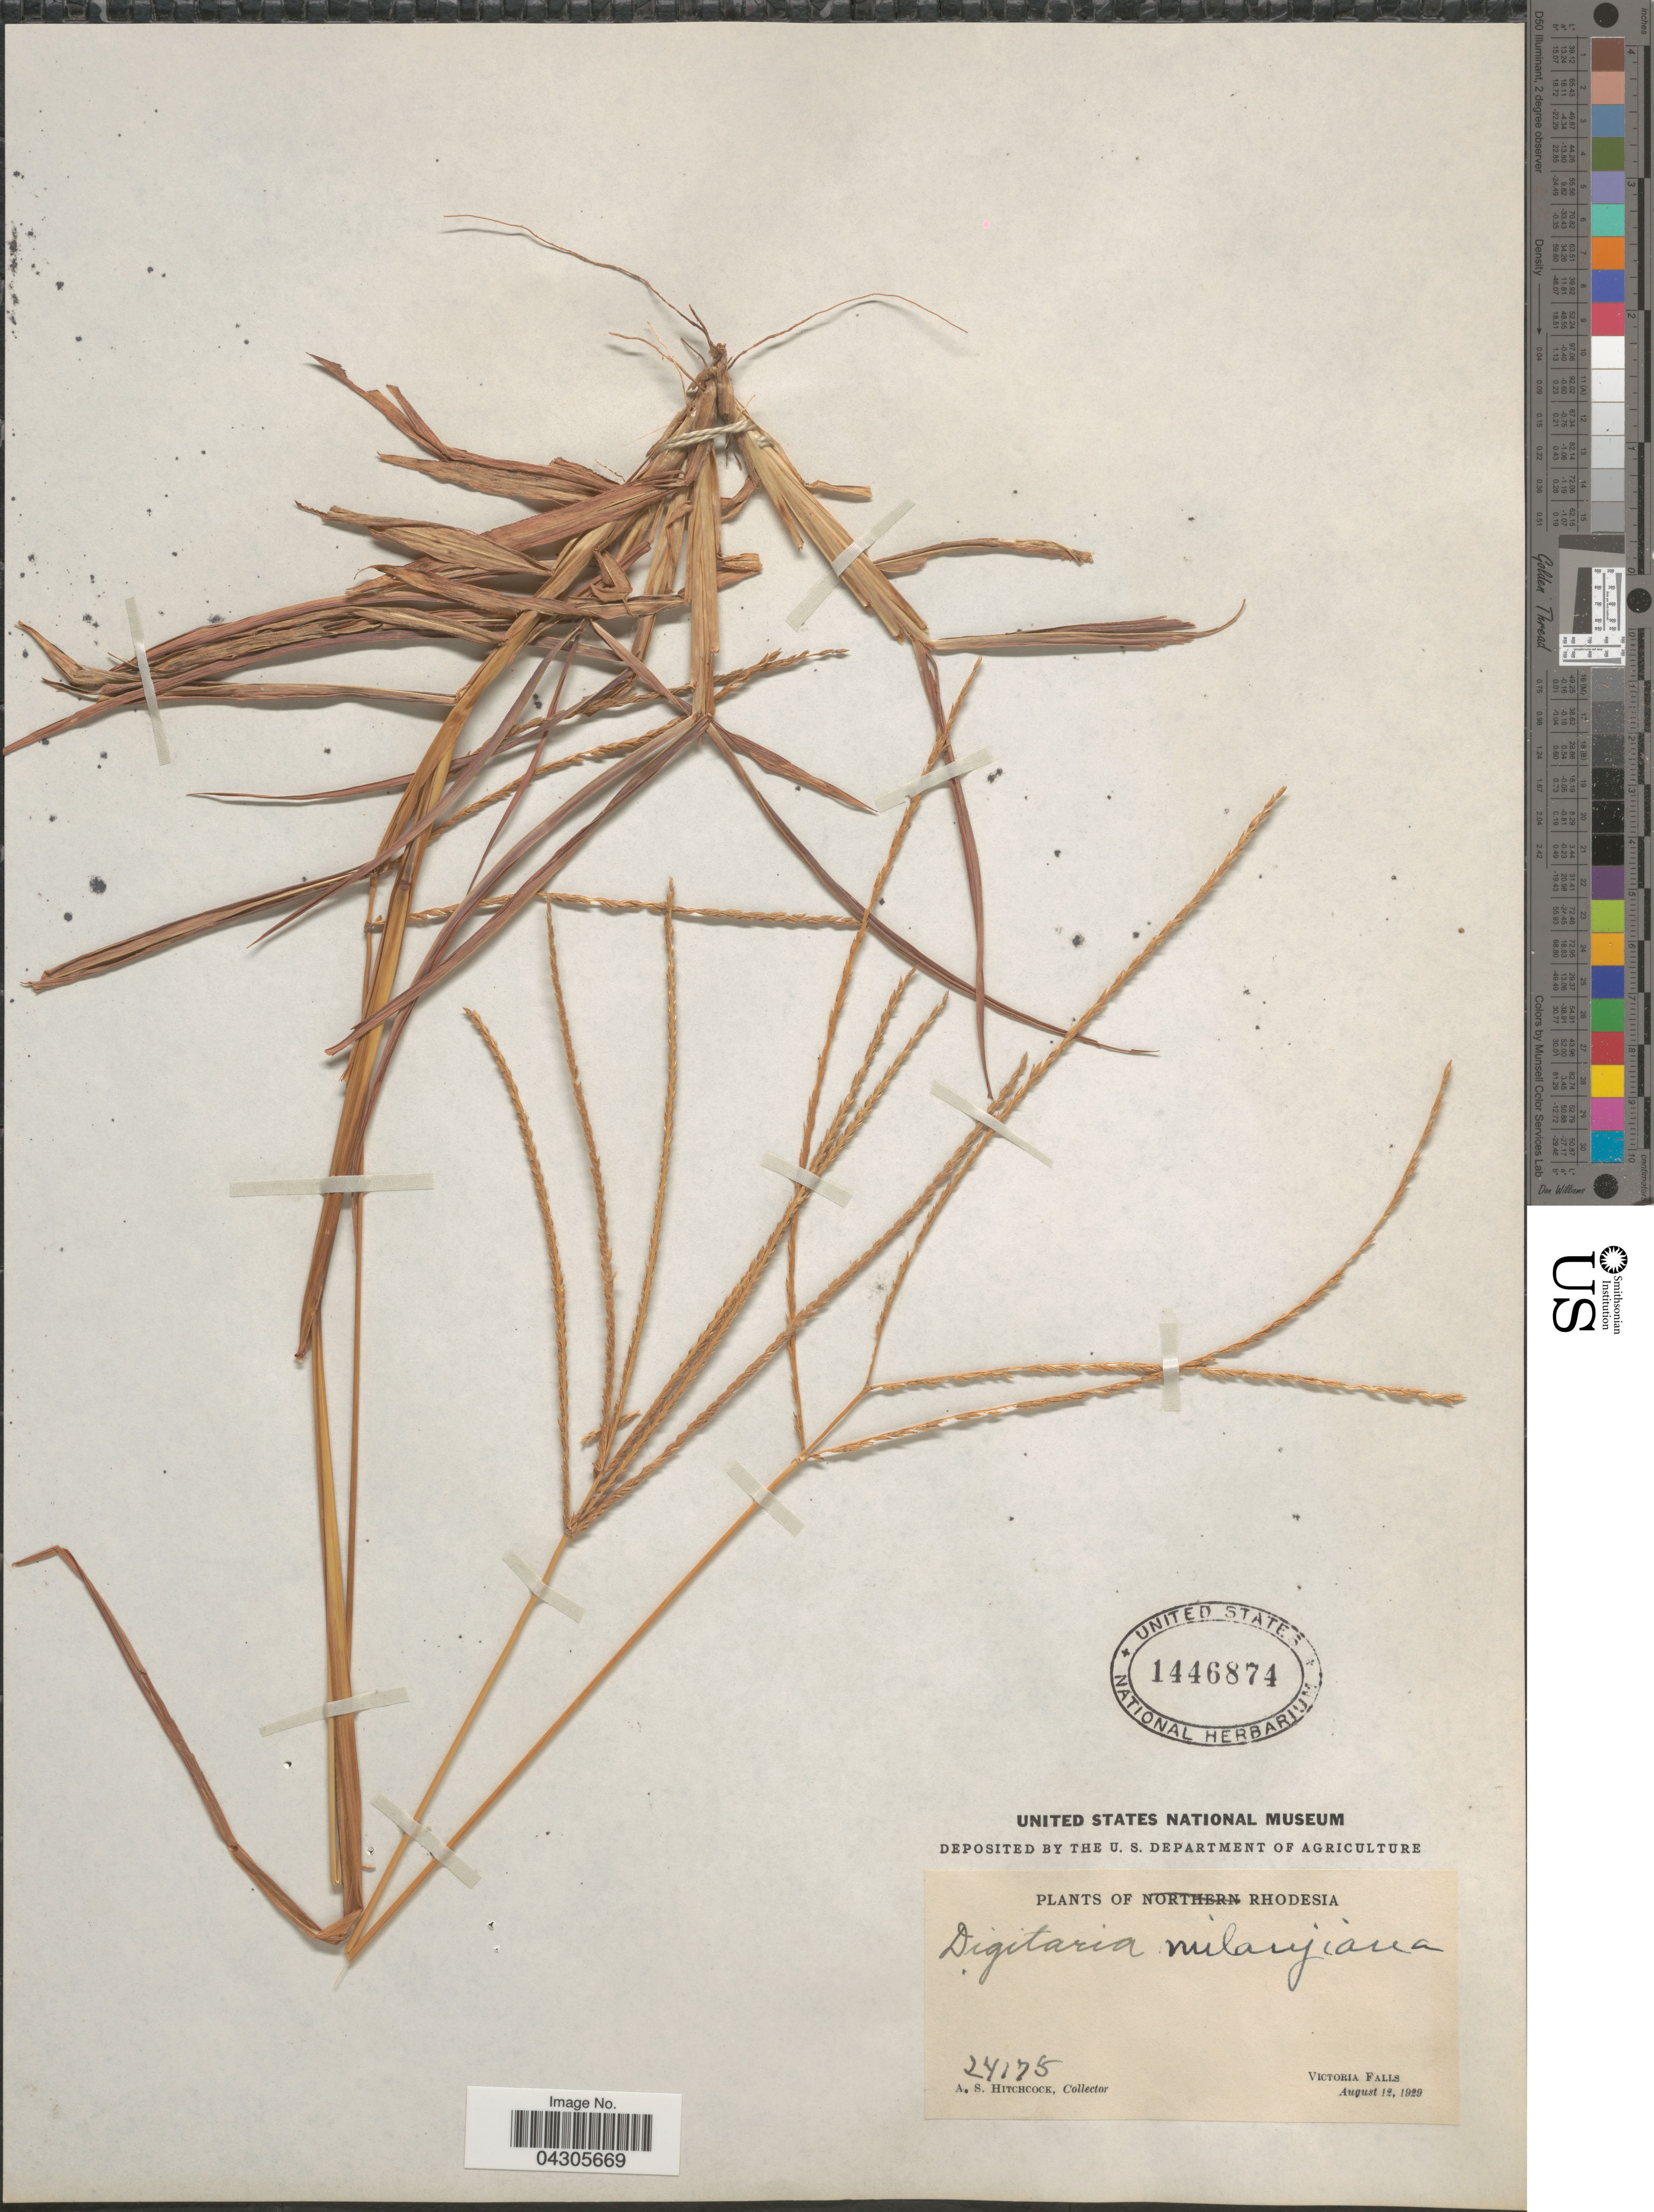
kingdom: Plantae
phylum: Tracheophyta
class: Liliopsida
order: Poales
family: Poaceae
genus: Digitaria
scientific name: Digitaria milanjiana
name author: (Rendle) Stapf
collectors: A. S. Hitchcock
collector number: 24175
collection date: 1929-08-12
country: Zimbabwe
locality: Rhodesia. Victoria Falls.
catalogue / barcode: US 1446874